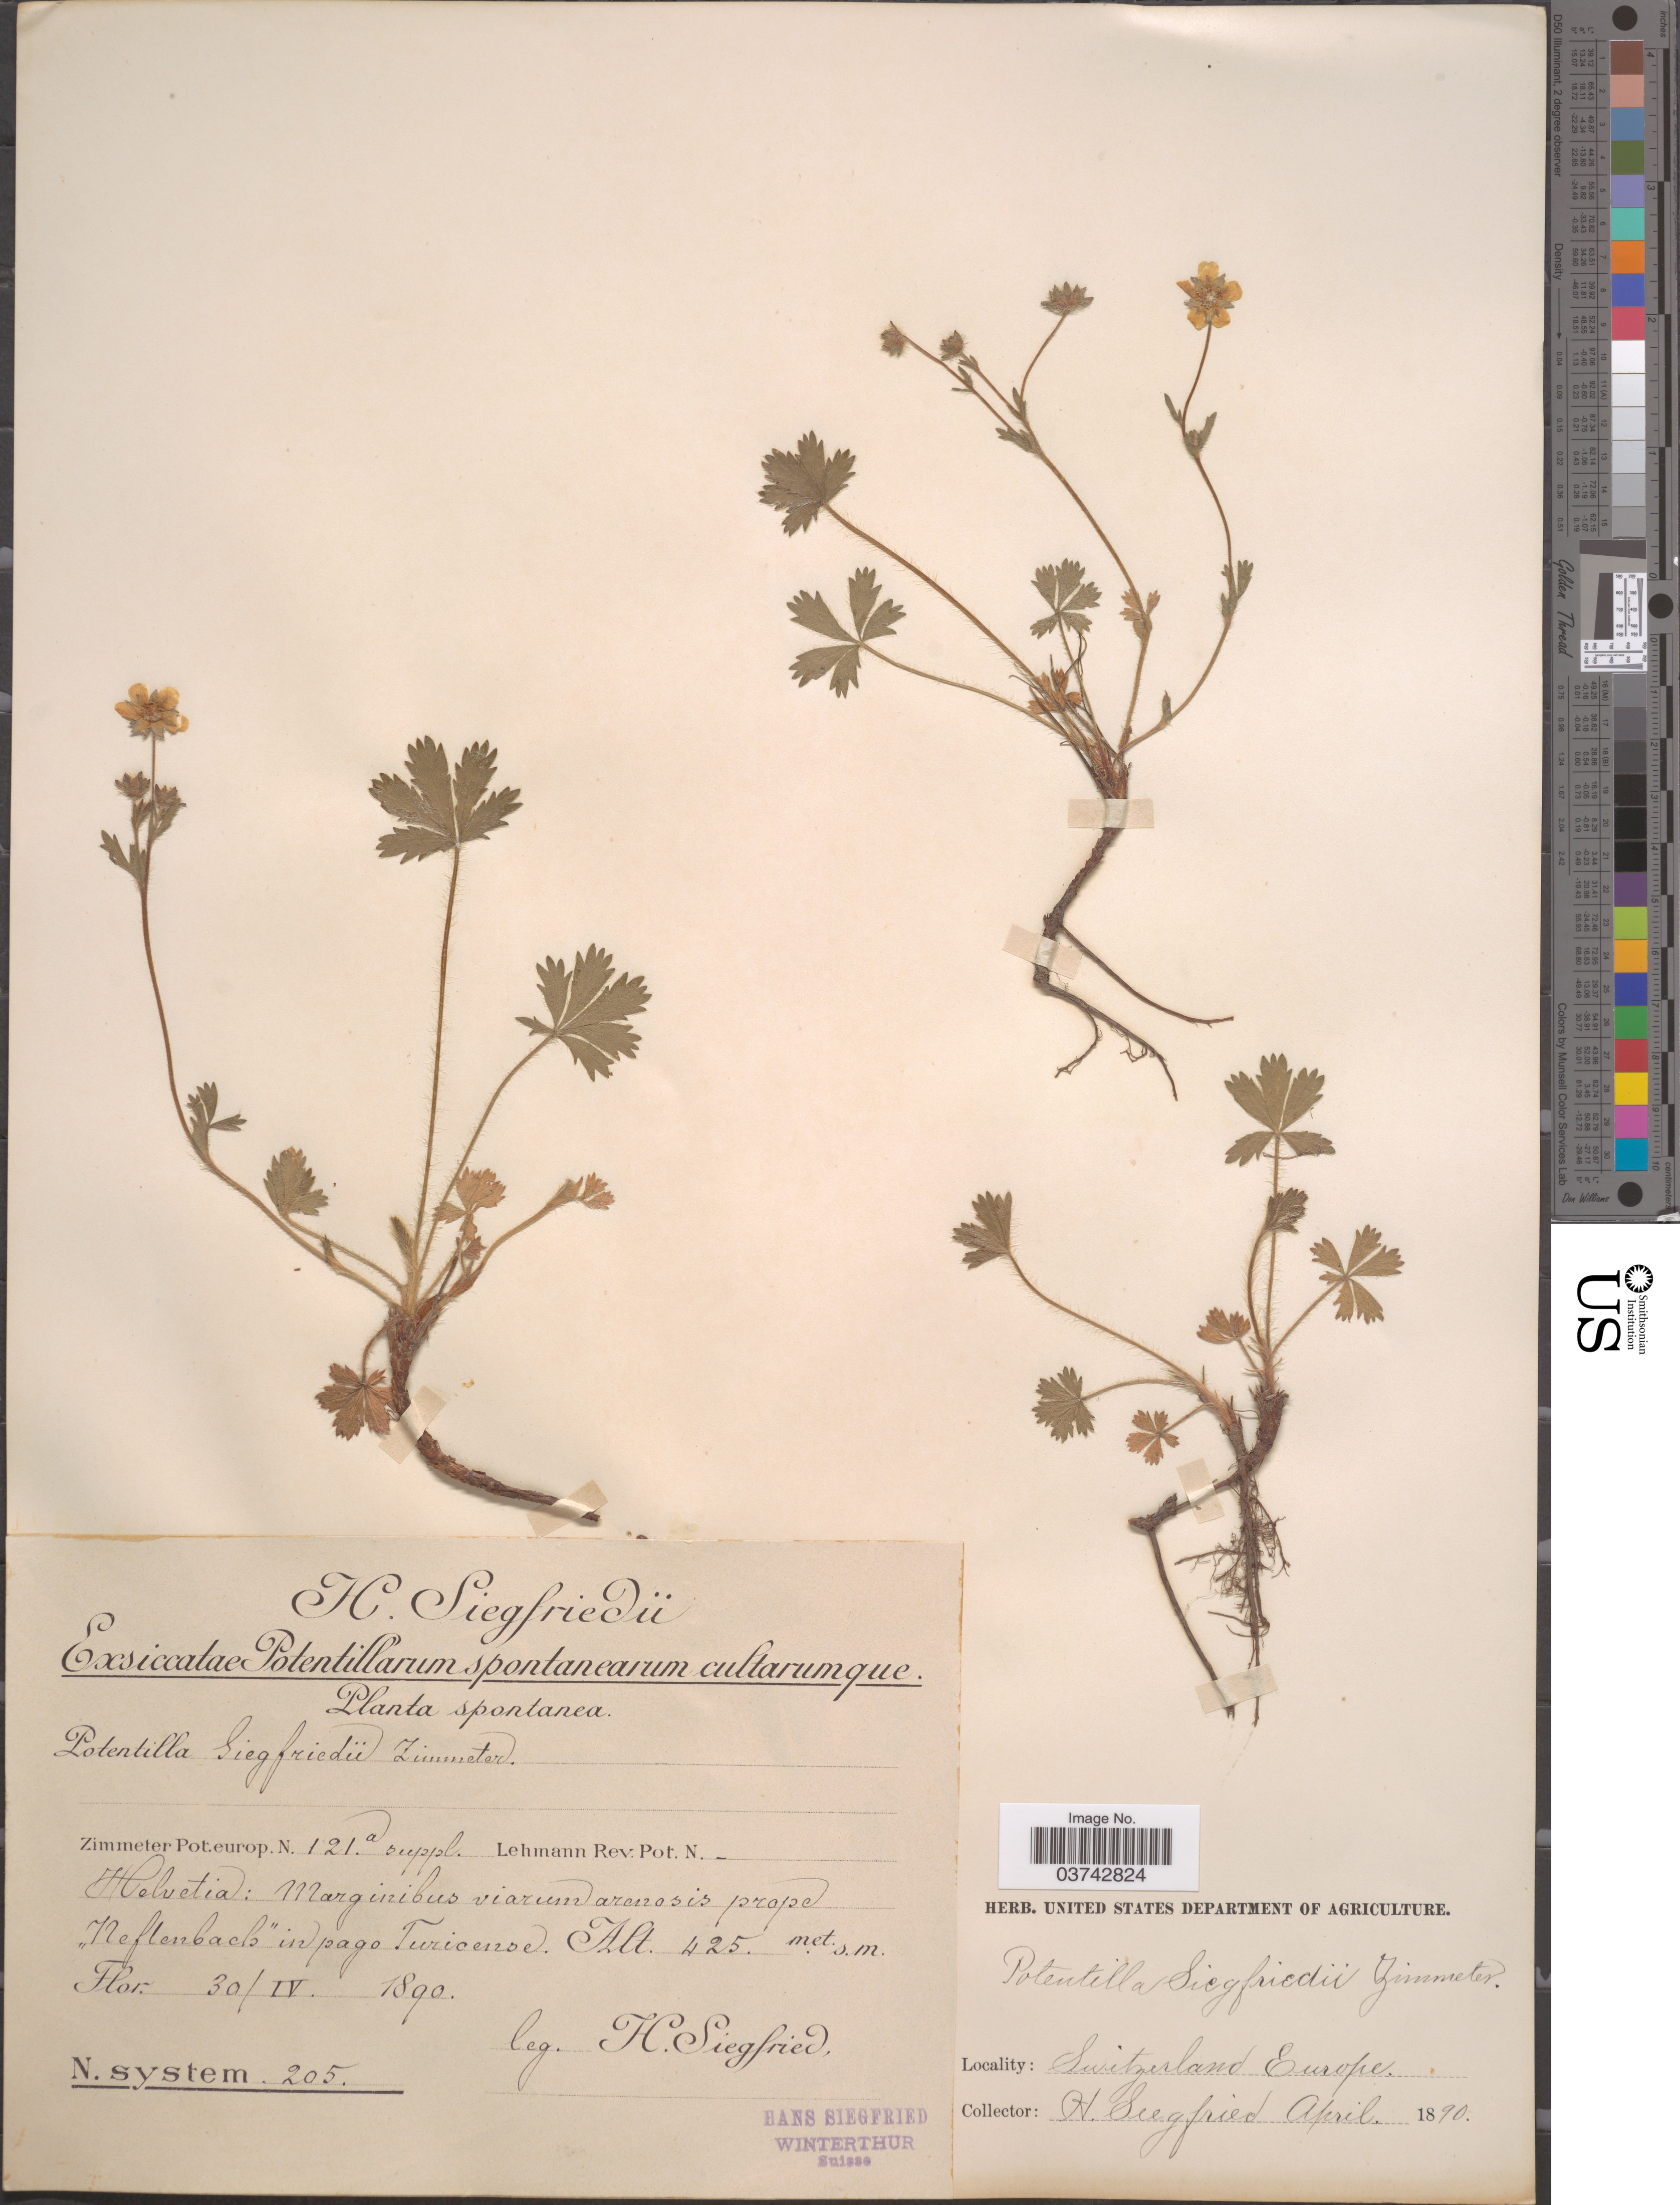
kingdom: Plantae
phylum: Tracheophyta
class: Magnoliopsida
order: Rosales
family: Rosaceae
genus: Potentilla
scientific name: Potentilla siegfriedii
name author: Zimmeter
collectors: H. Siegfried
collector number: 205?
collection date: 1890-04-30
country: Switzerland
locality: Helvetia: Marginibus viarum arenosis prope "Neftenback" in pago Turicense.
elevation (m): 425